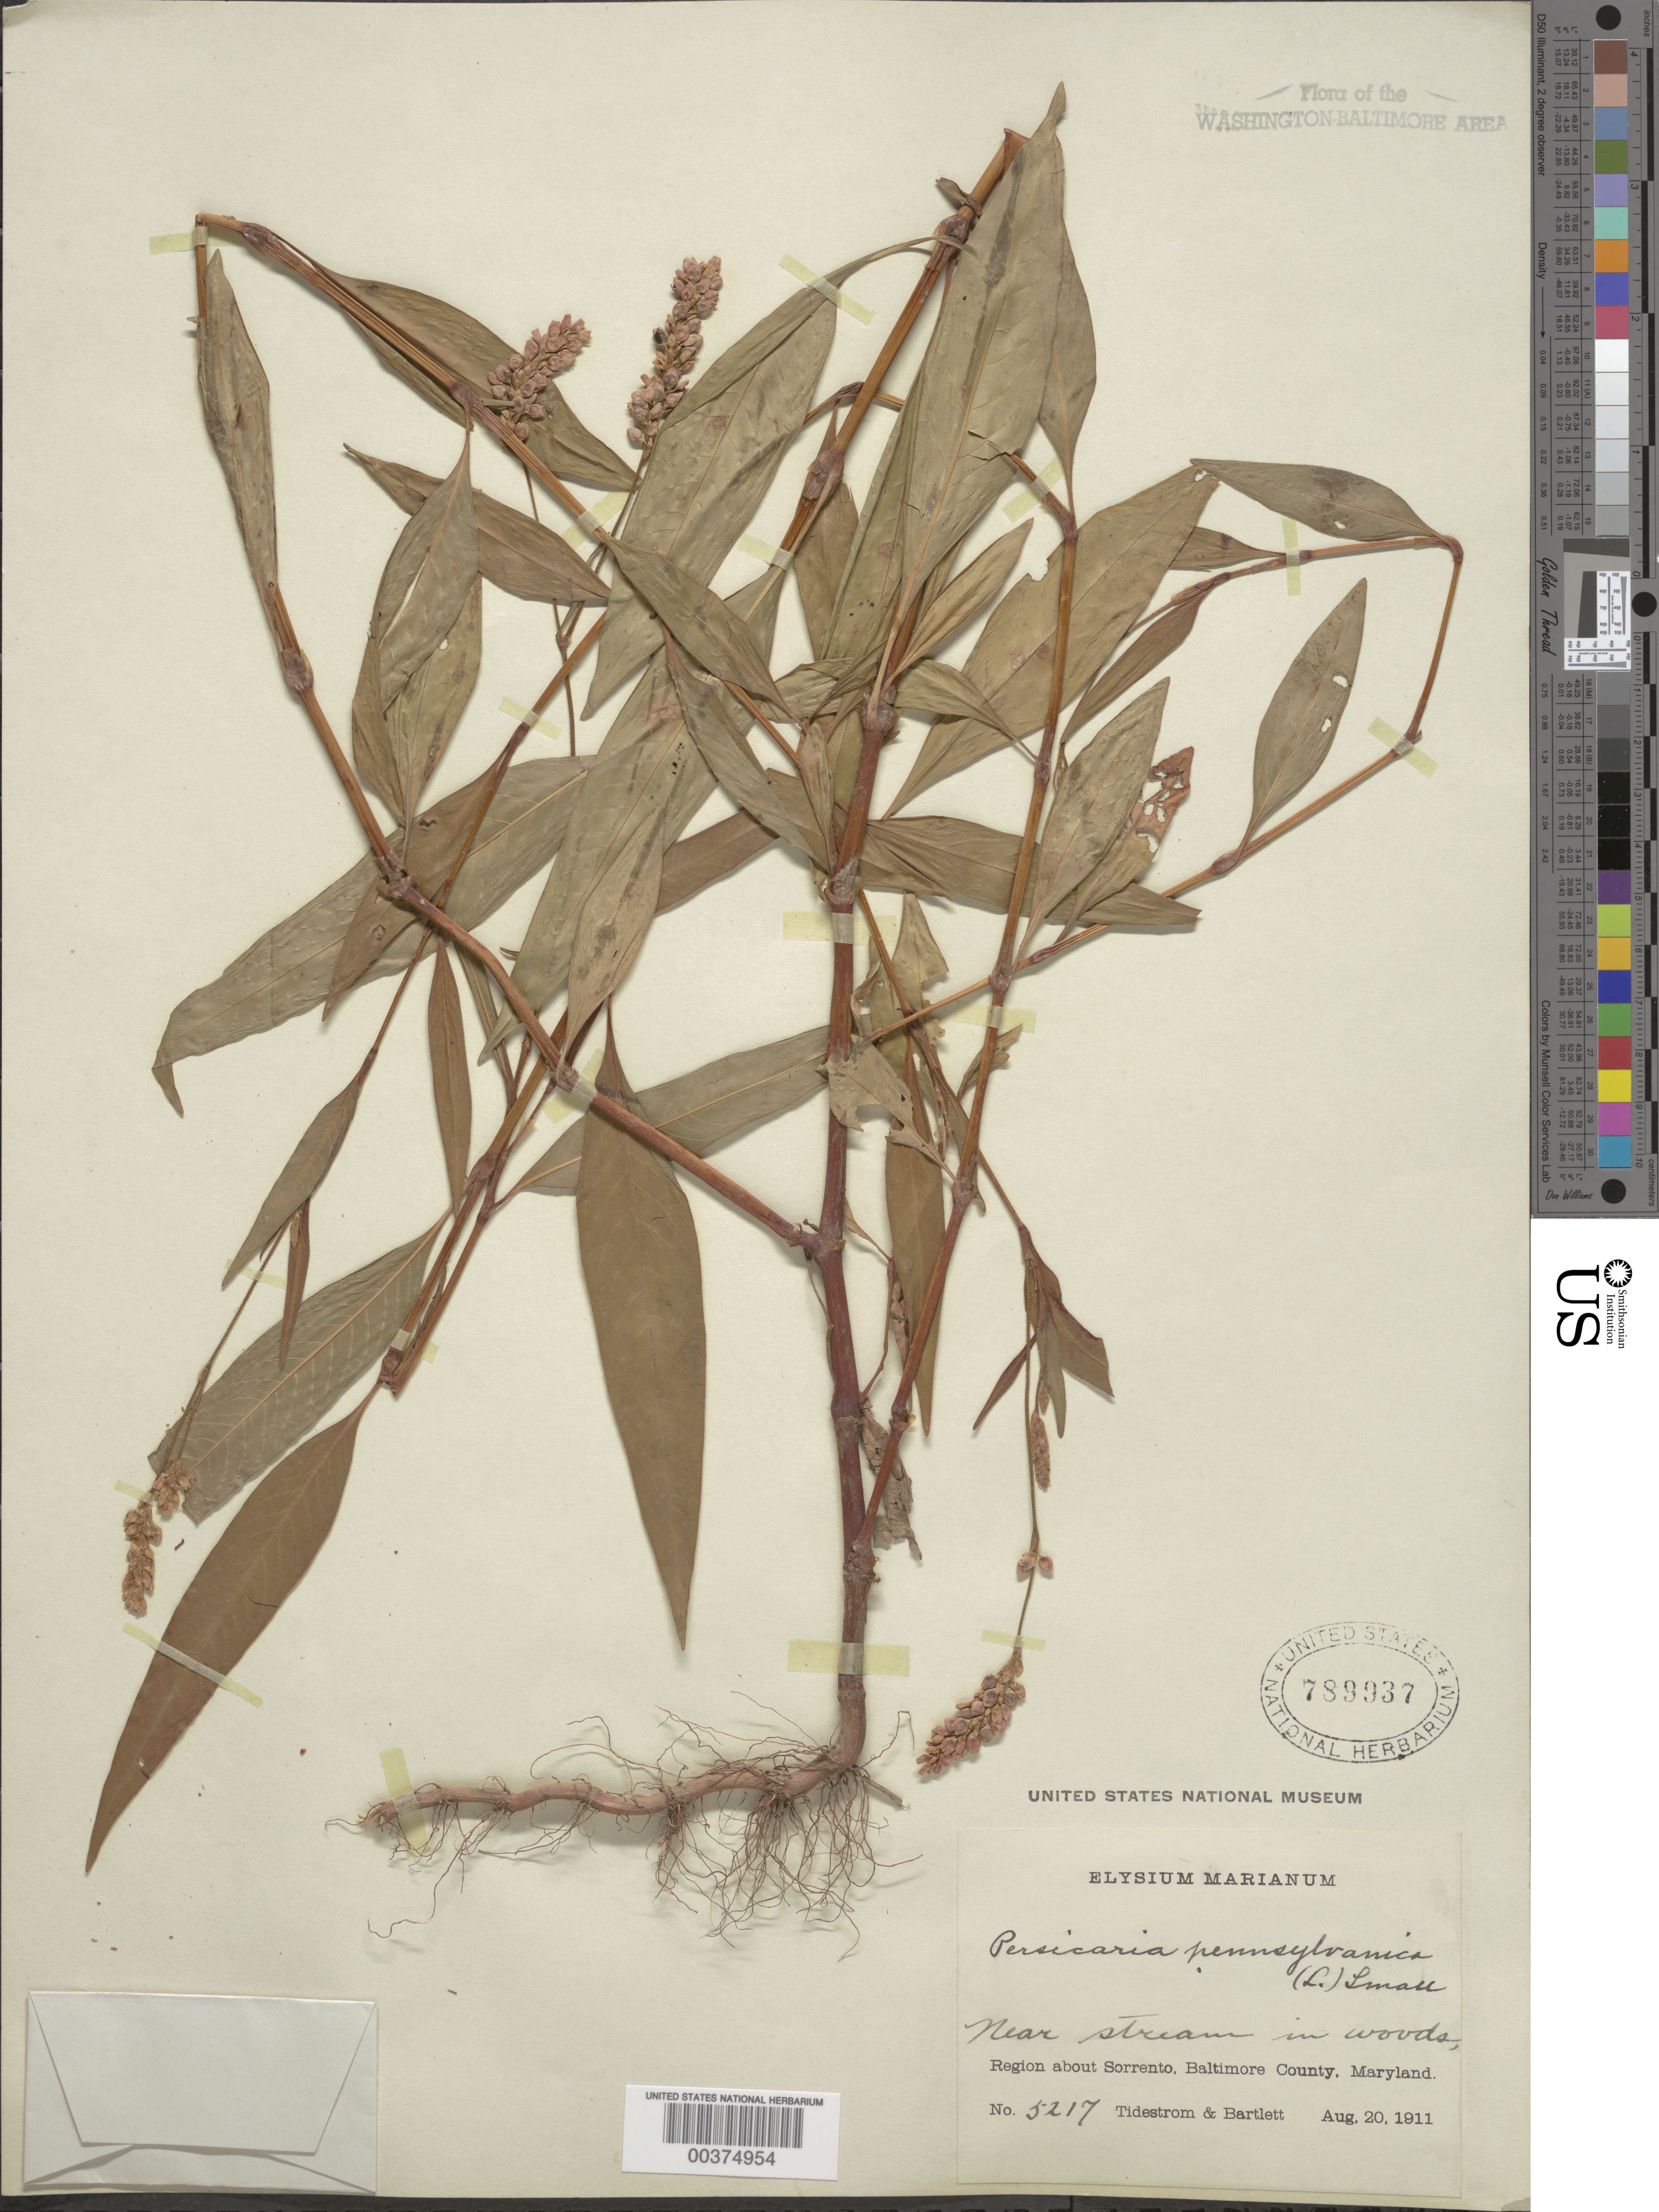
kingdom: Plantae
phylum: Tracheophyta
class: Magnoliopsida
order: Caryophyllales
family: Polygonaceae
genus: Persicaria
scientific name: Persicaria pensylvanica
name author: (L.) M. Gómez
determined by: Atha, D. E.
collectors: I. F. Tidestrom & H. H. Bartlett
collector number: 5217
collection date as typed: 20 Aug 1911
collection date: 1911-08-20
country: United States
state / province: Maryland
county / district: Baltimore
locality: Sorrento vicinity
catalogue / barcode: US 789937